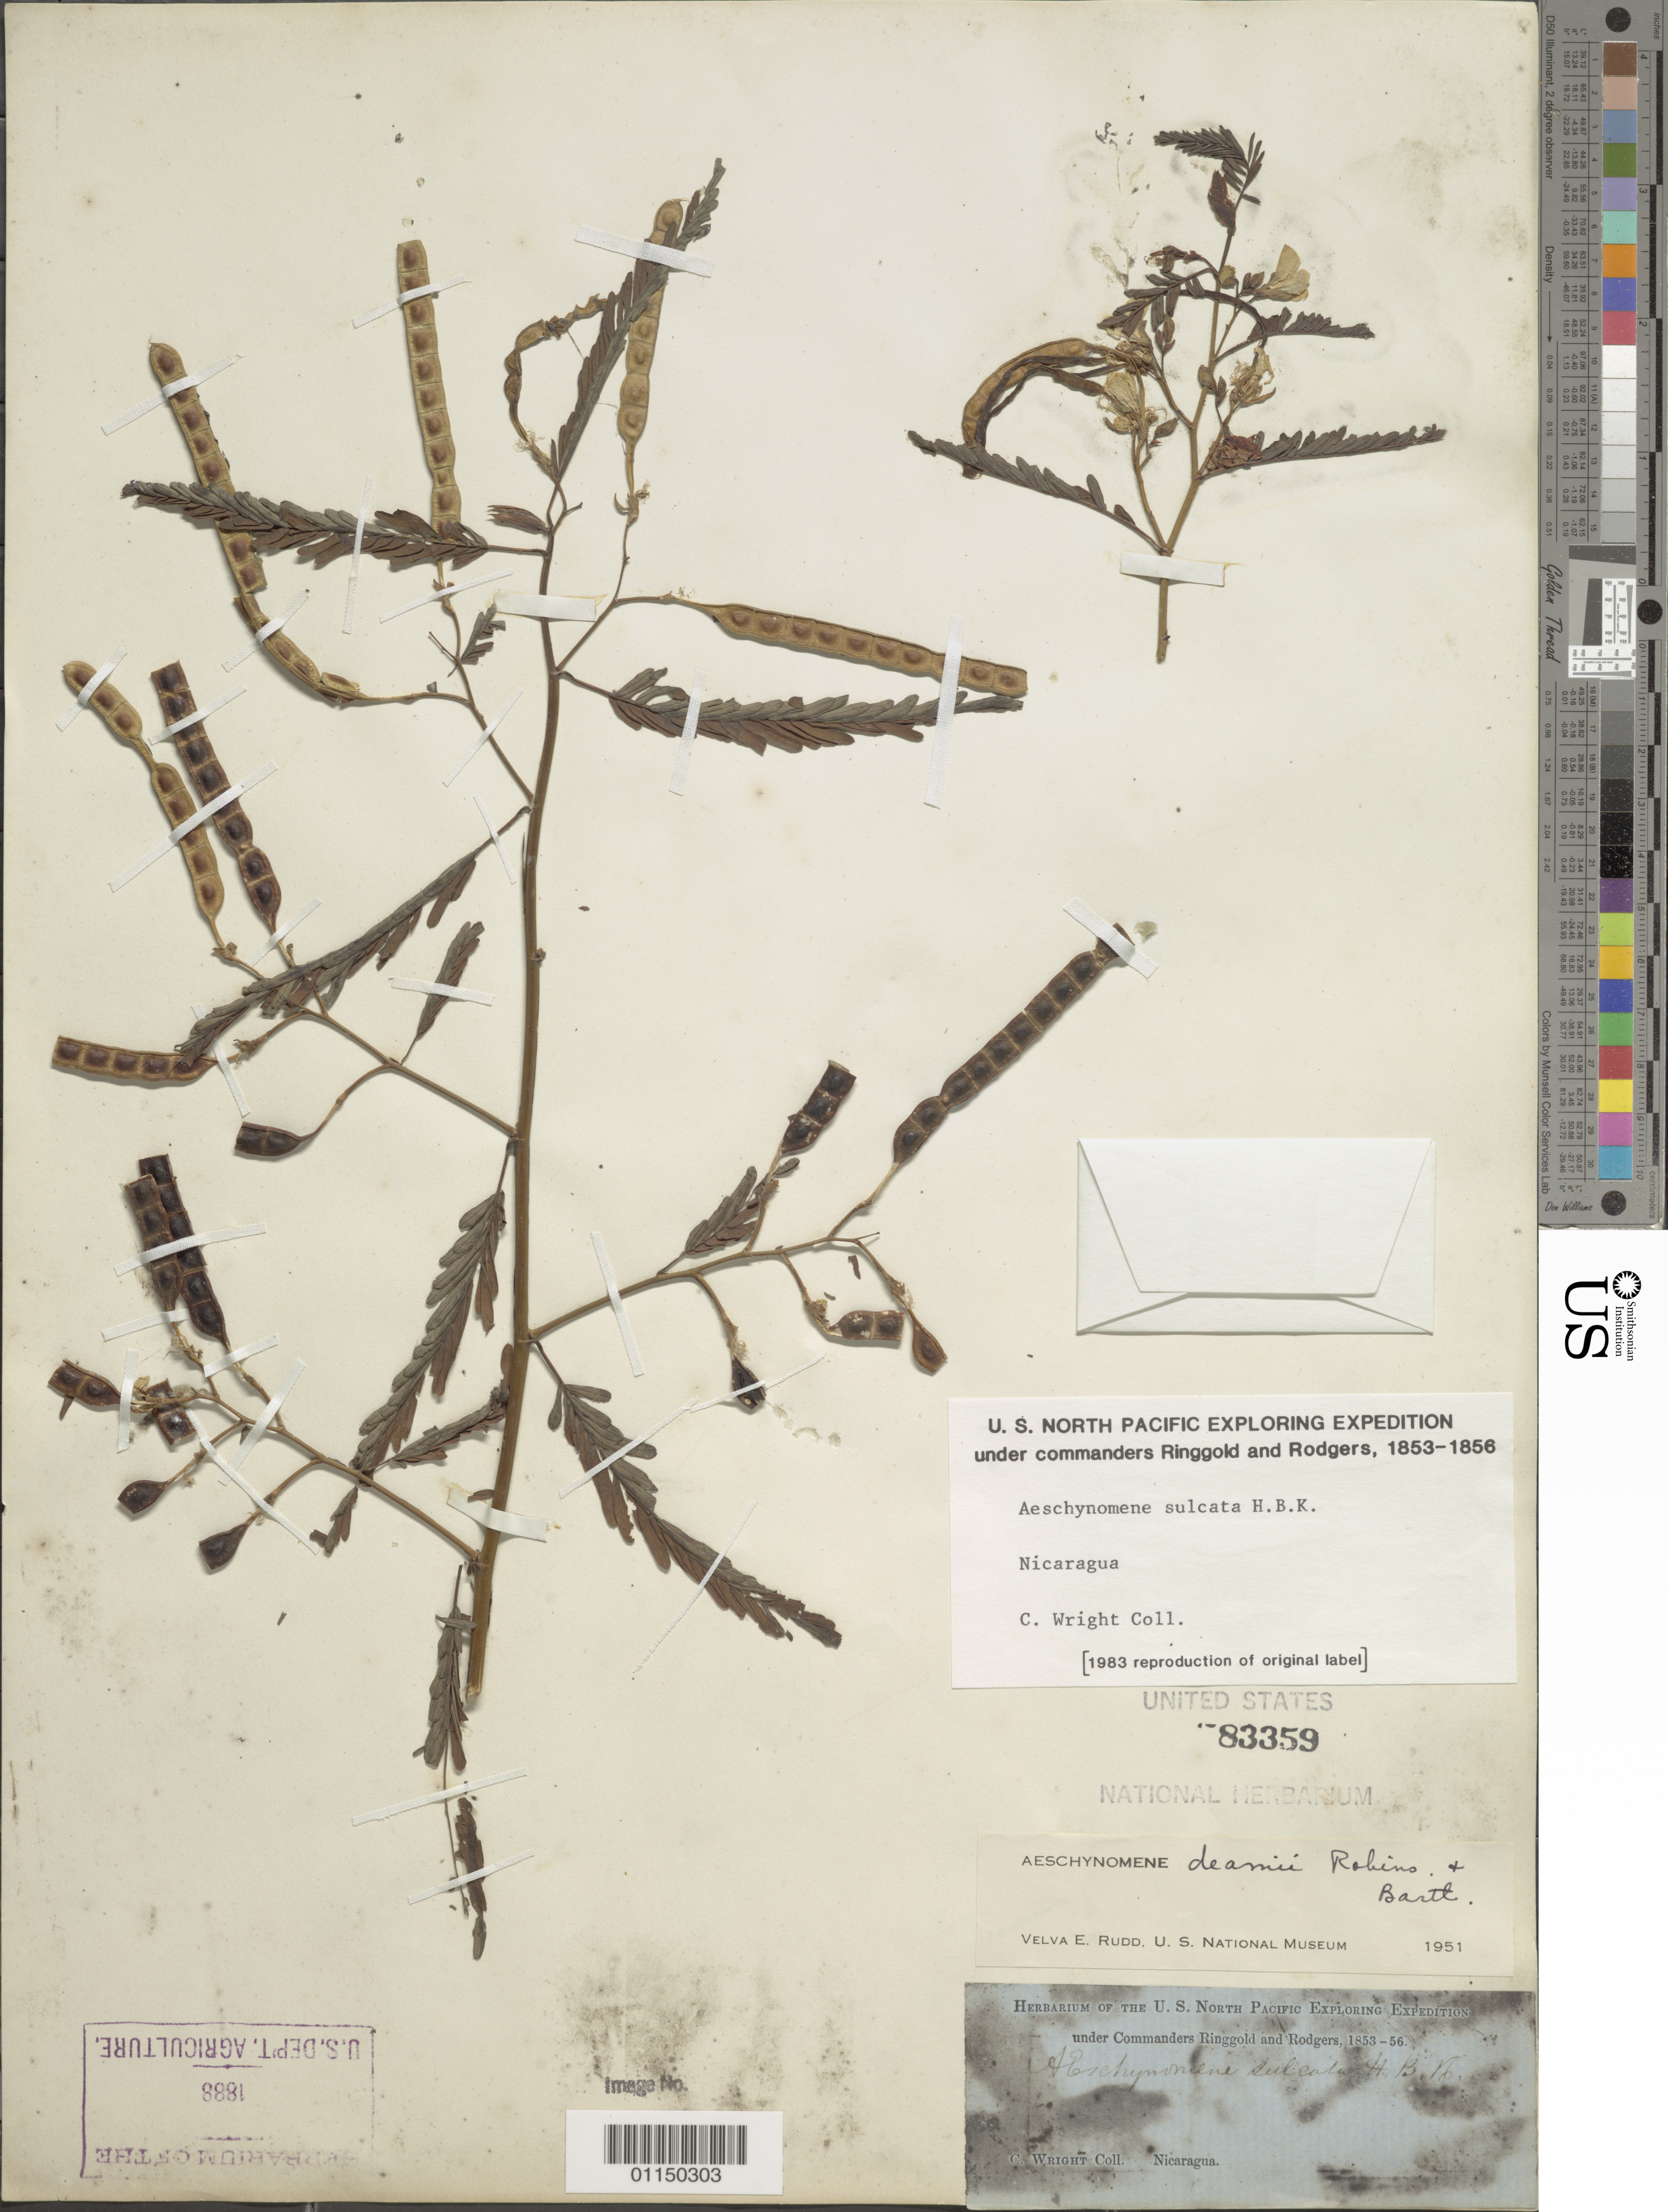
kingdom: Plantae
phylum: Tracheophyta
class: Magnoliopsida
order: Fabales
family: Fabaceae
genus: Aeschynomene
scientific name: Aeschynomene deamii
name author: B.L. Rob. & Bartlett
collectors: C. Wright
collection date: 1853/1856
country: Nicaragua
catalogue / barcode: US 83359